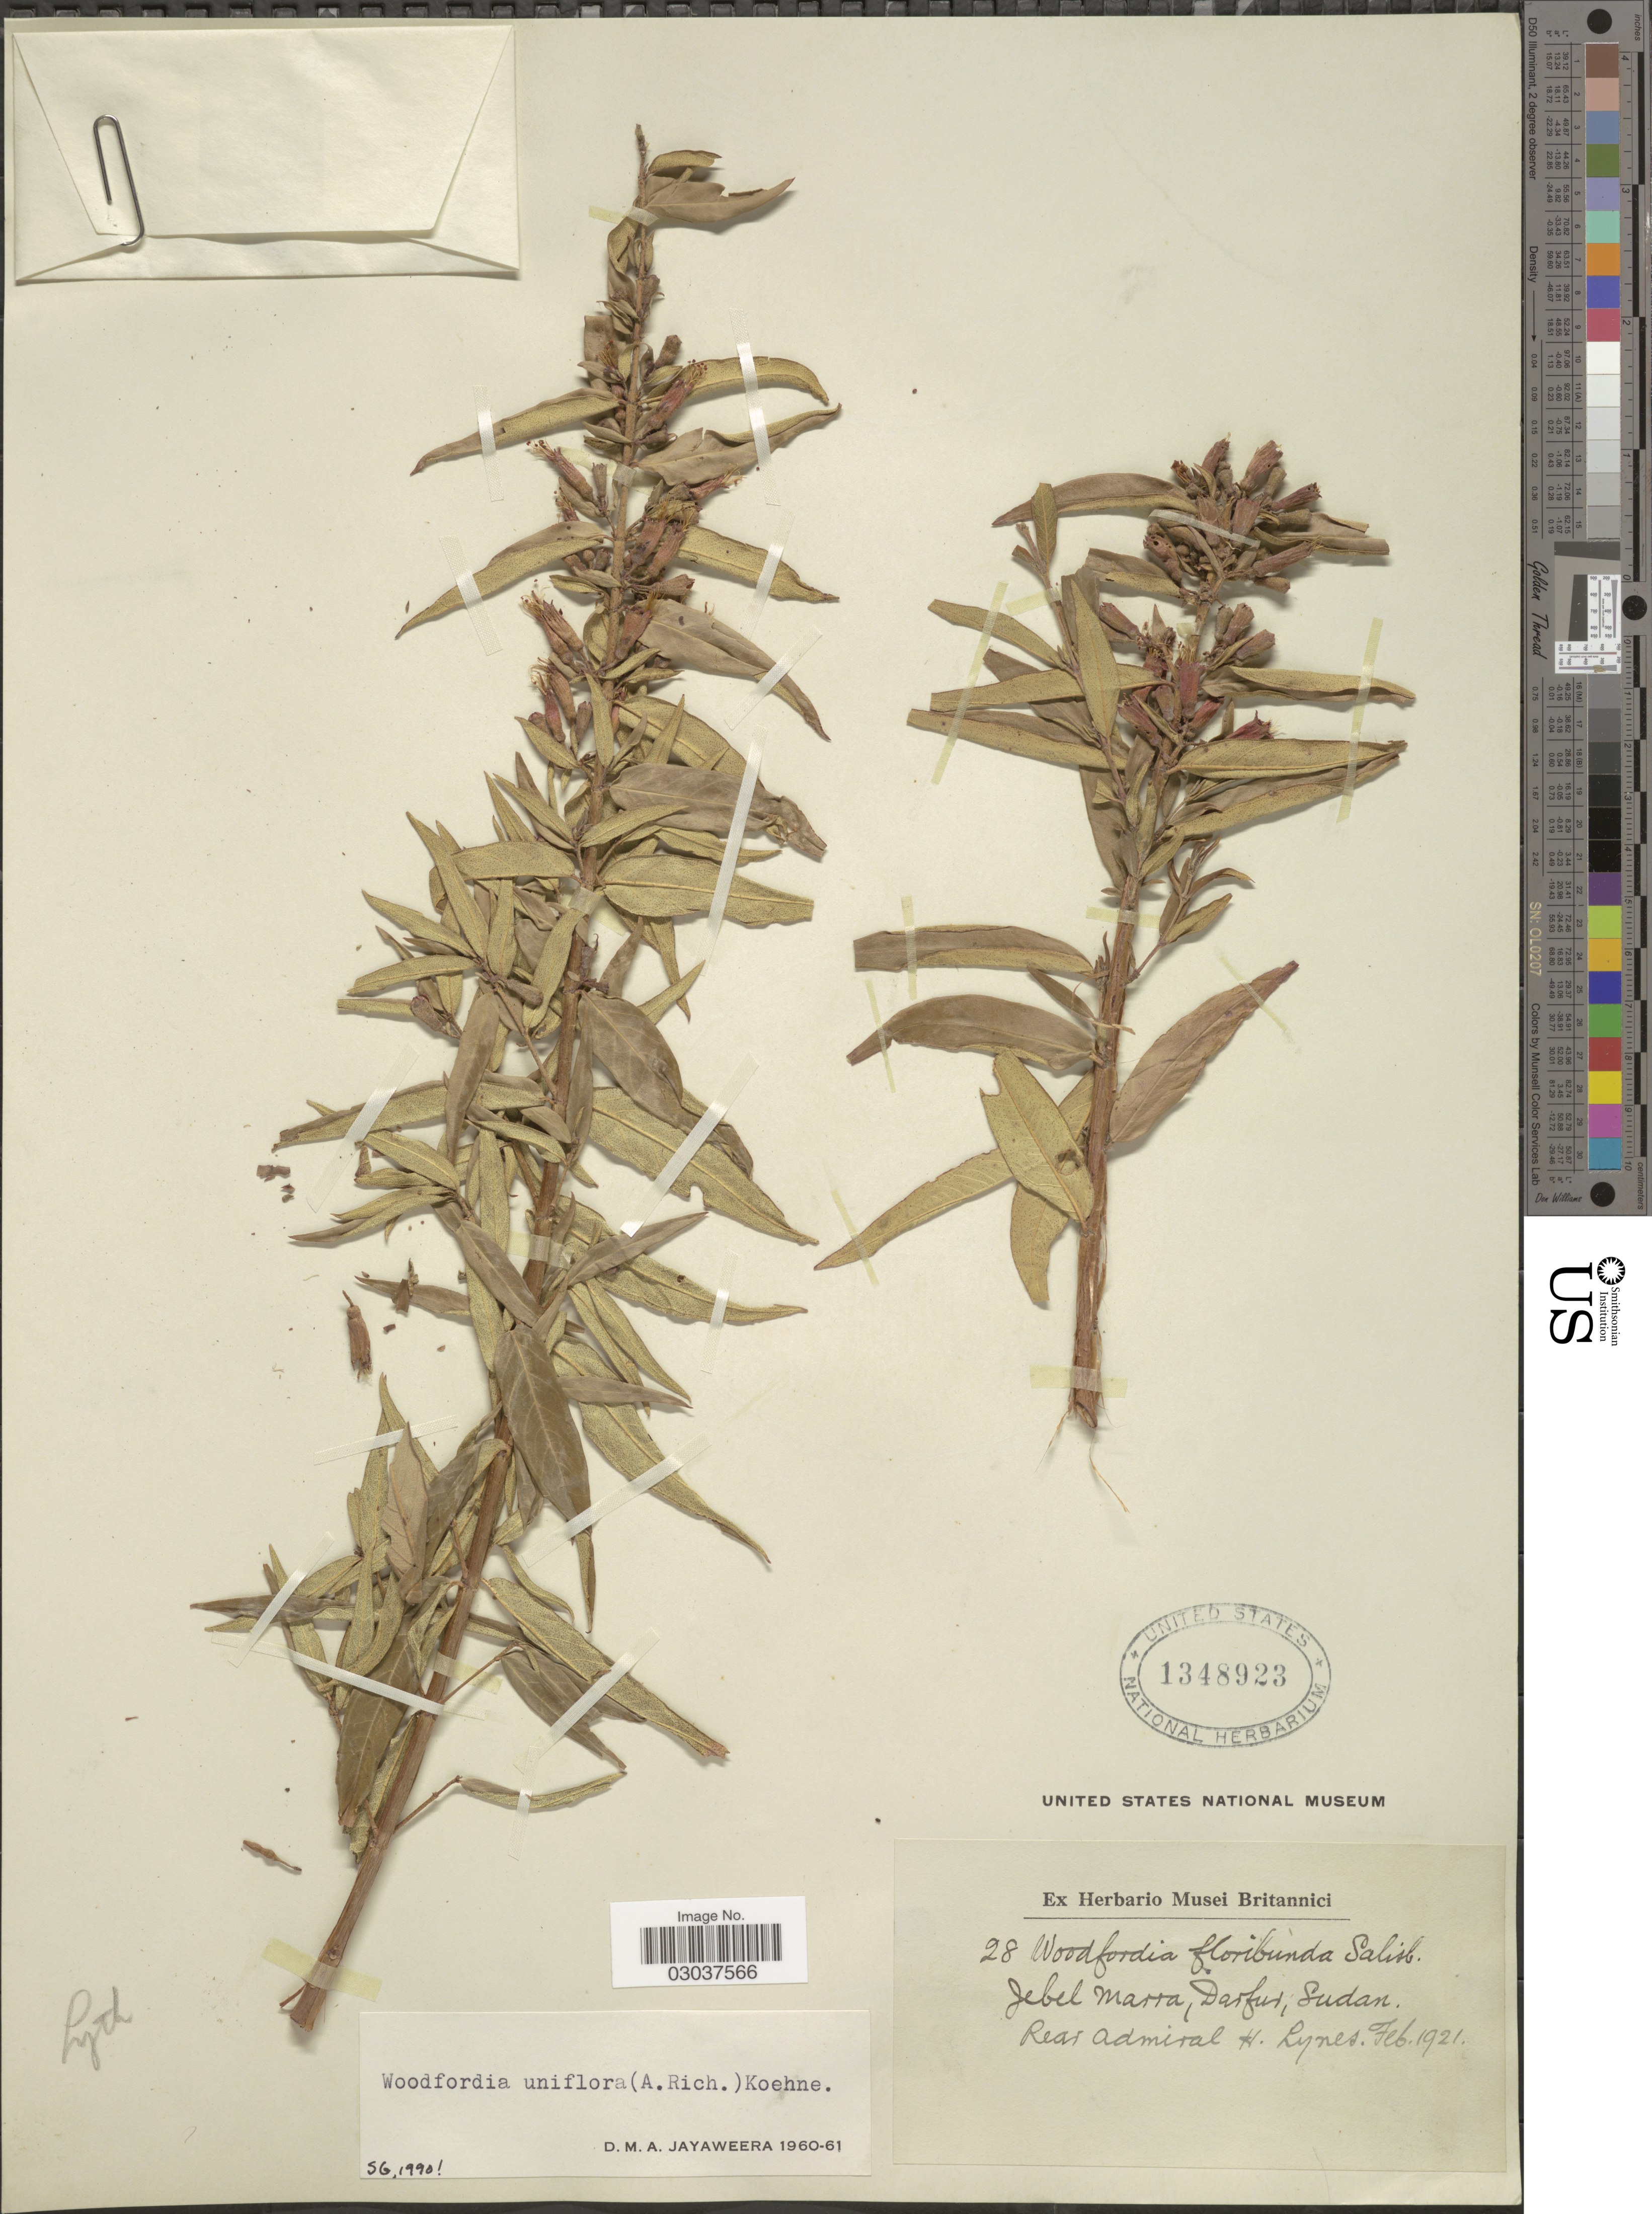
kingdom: Plantae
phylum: Tracheophyta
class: Magnoliopsida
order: Myrtales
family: Lythraceae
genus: Woodfordia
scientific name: Woodfordia uniflora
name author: (A. Rich.) Koehne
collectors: H. Lynes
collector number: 28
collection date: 1921-02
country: Sudan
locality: Jebel Marra, Darfur, Sudan.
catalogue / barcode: US 1348923